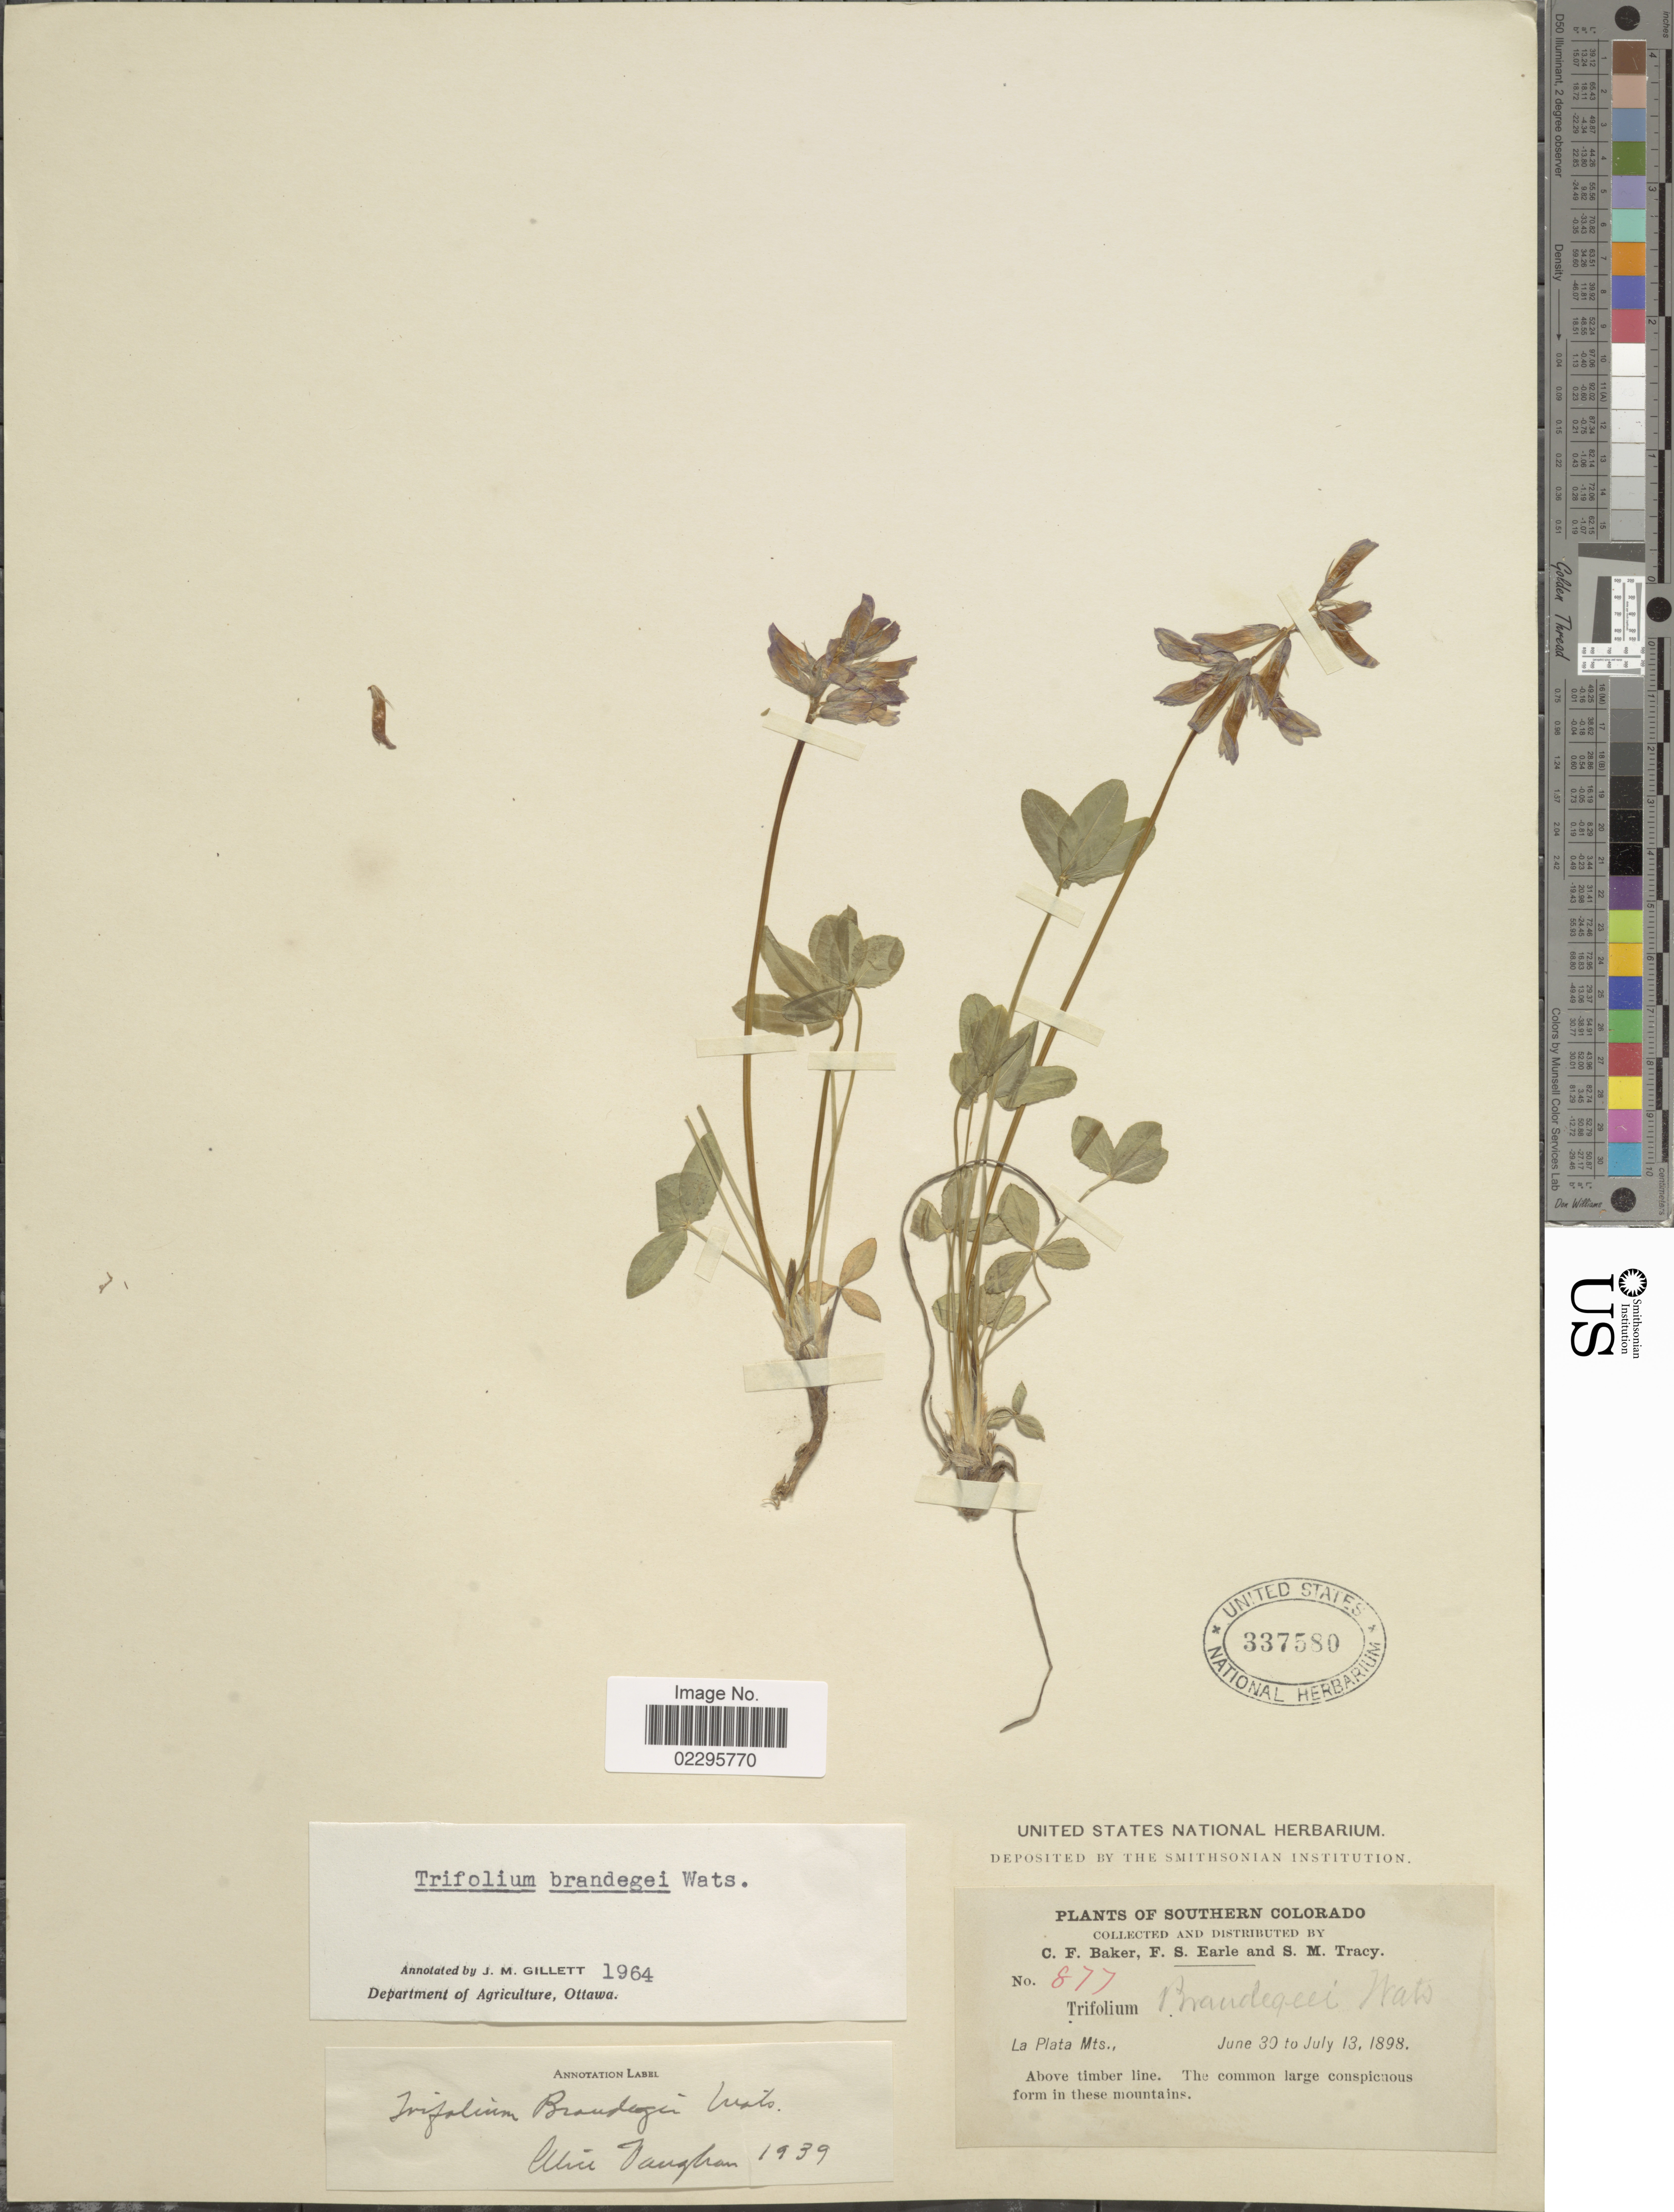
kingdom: Plantae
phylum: Tracheophyta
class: Magnoliopsida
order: Fabales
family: Fabaceae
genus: Trifolium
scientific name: Trifolium brandegei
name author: S. Watson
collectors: C. F. Baker, F. S. Earle & S. M. Tracy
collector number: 877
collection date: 1898-06-30/1898-07-13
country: United States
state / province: Colorado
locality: Southern Colorado, La Plata Mts., above timber line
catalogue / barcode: US 337580